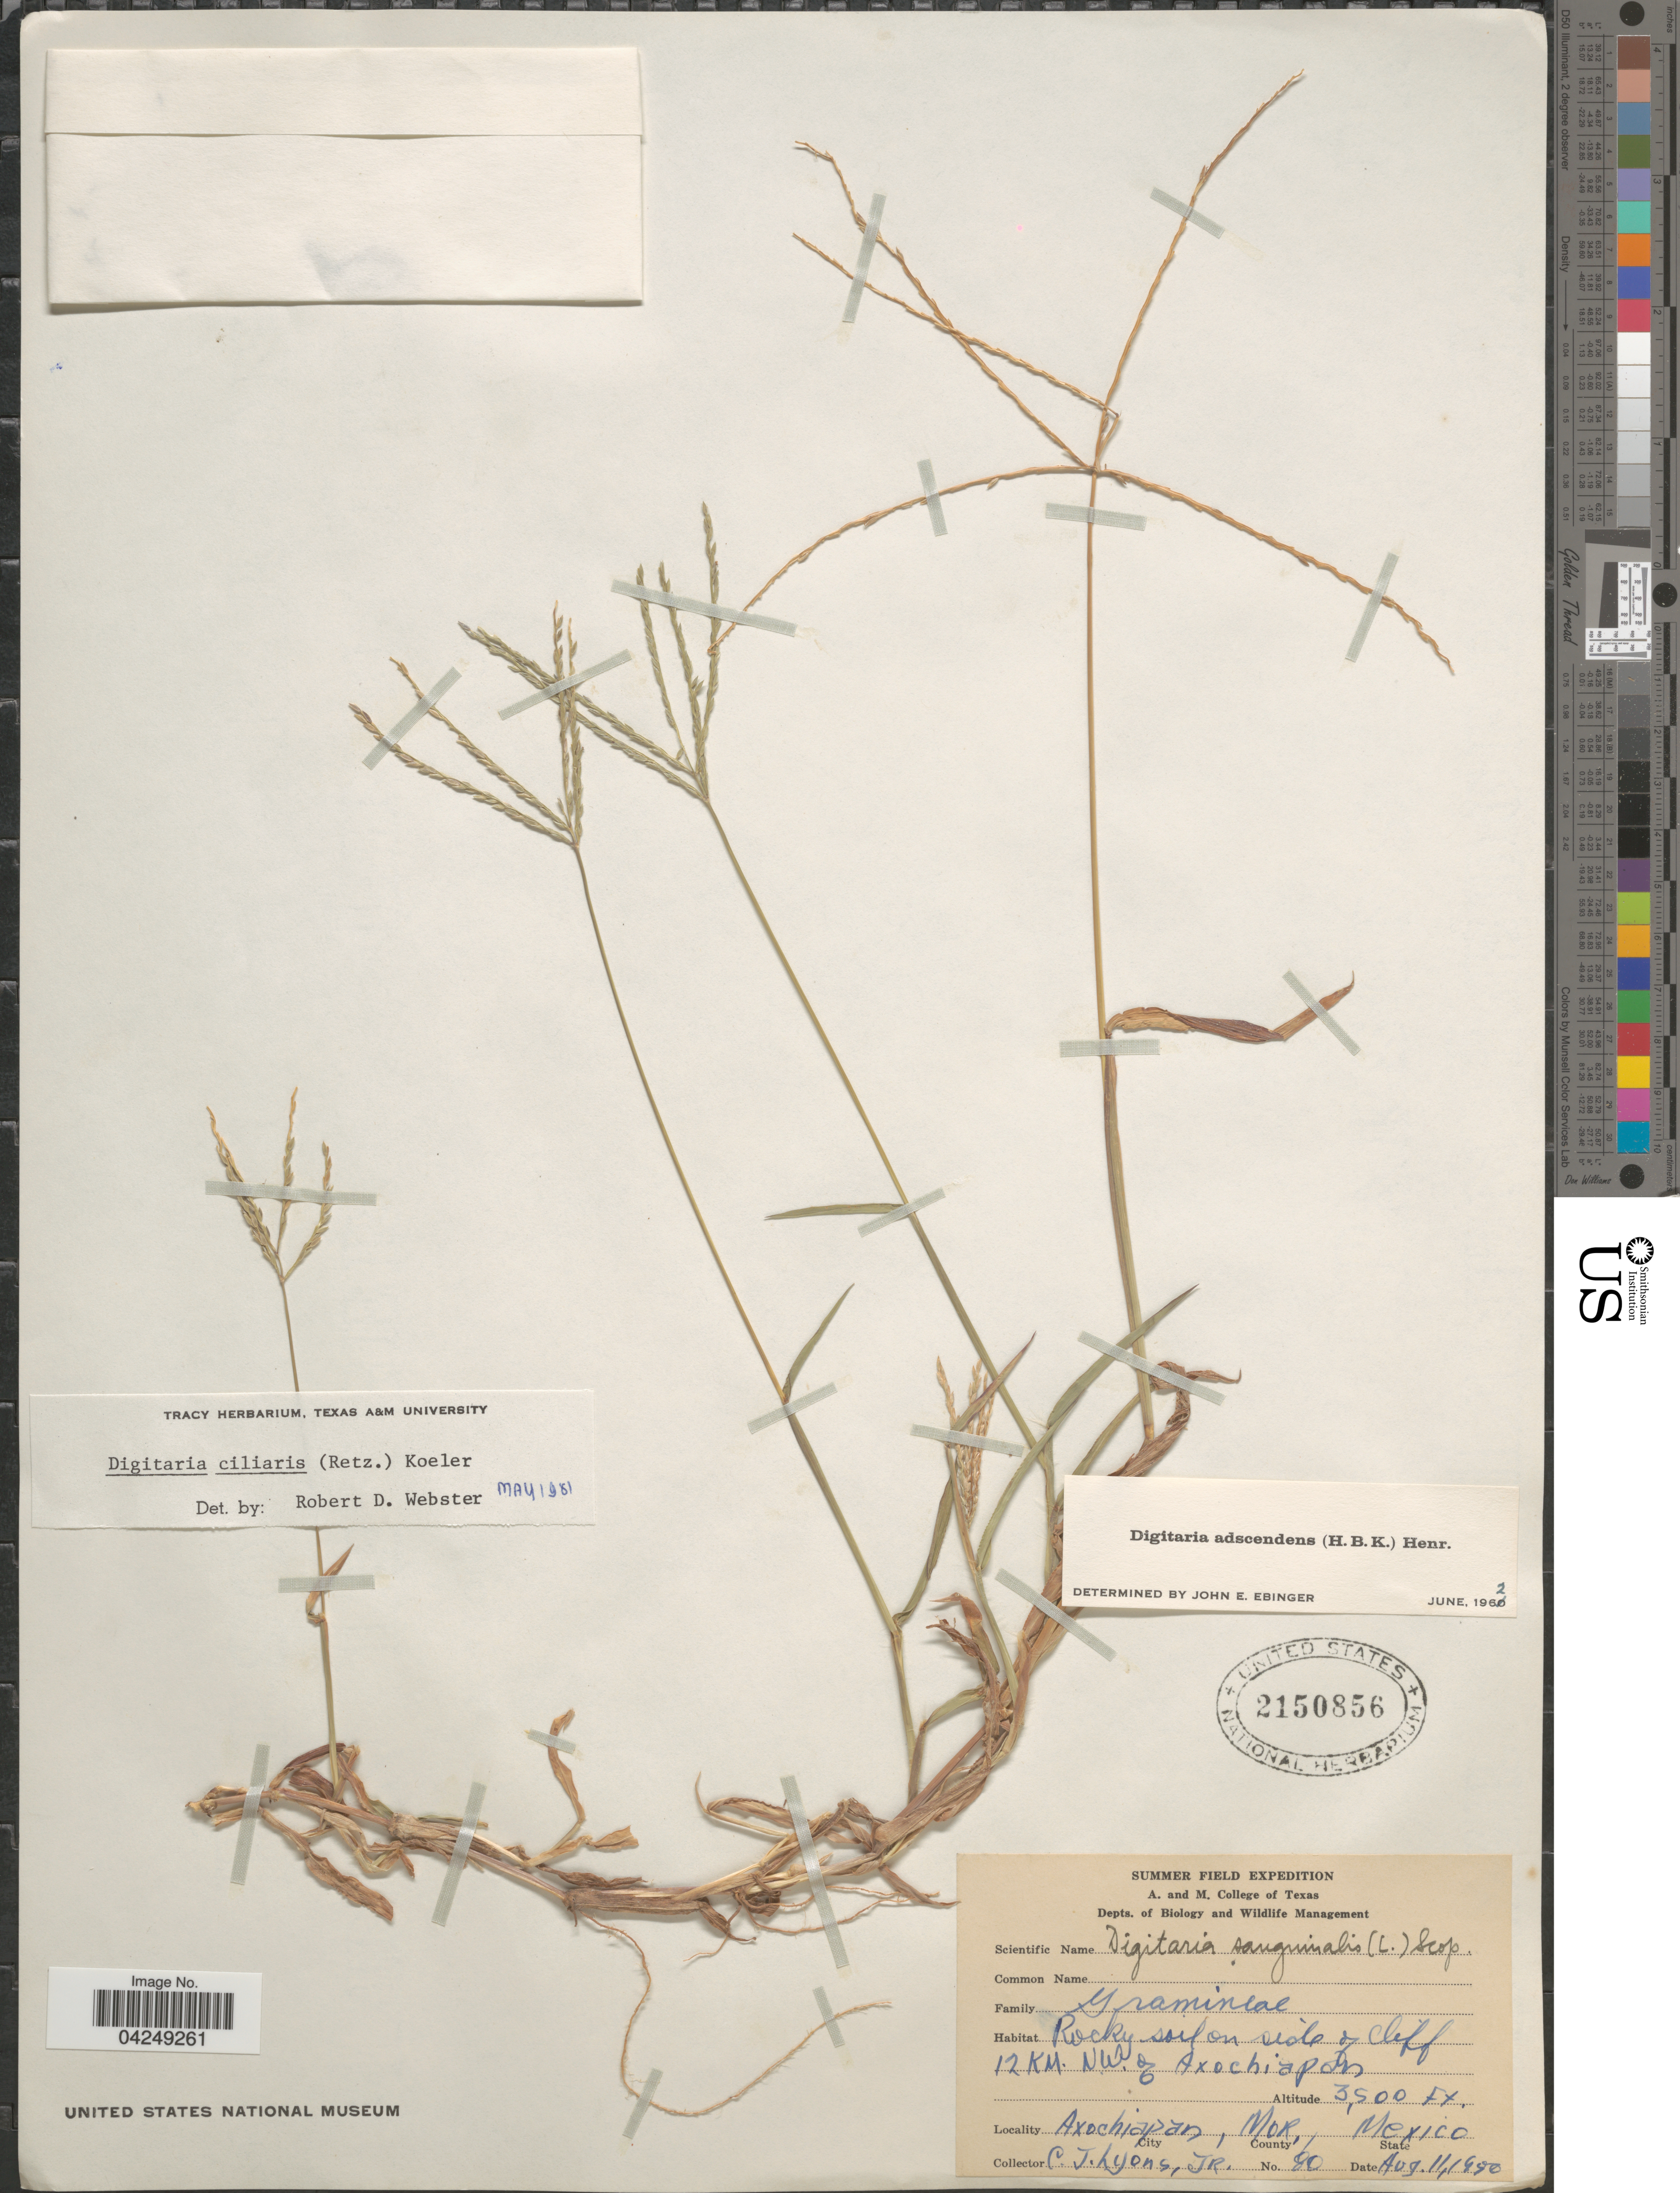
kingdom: Plantae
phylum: Tracheophyta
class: Liliopsida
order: Poales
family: Poaceae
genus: Digitaria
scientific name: Digitaria ciliaris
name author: (Retz.) Koeler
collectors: C. Lyons Jr.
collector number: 80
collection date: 1950-08-11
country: Mexico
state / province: Morelos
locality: Axochiapan, County Mor. Rocky soil in side of cliff 12 KM. NW. of Axochiapan.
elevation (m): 1067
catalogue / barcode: US 2150856